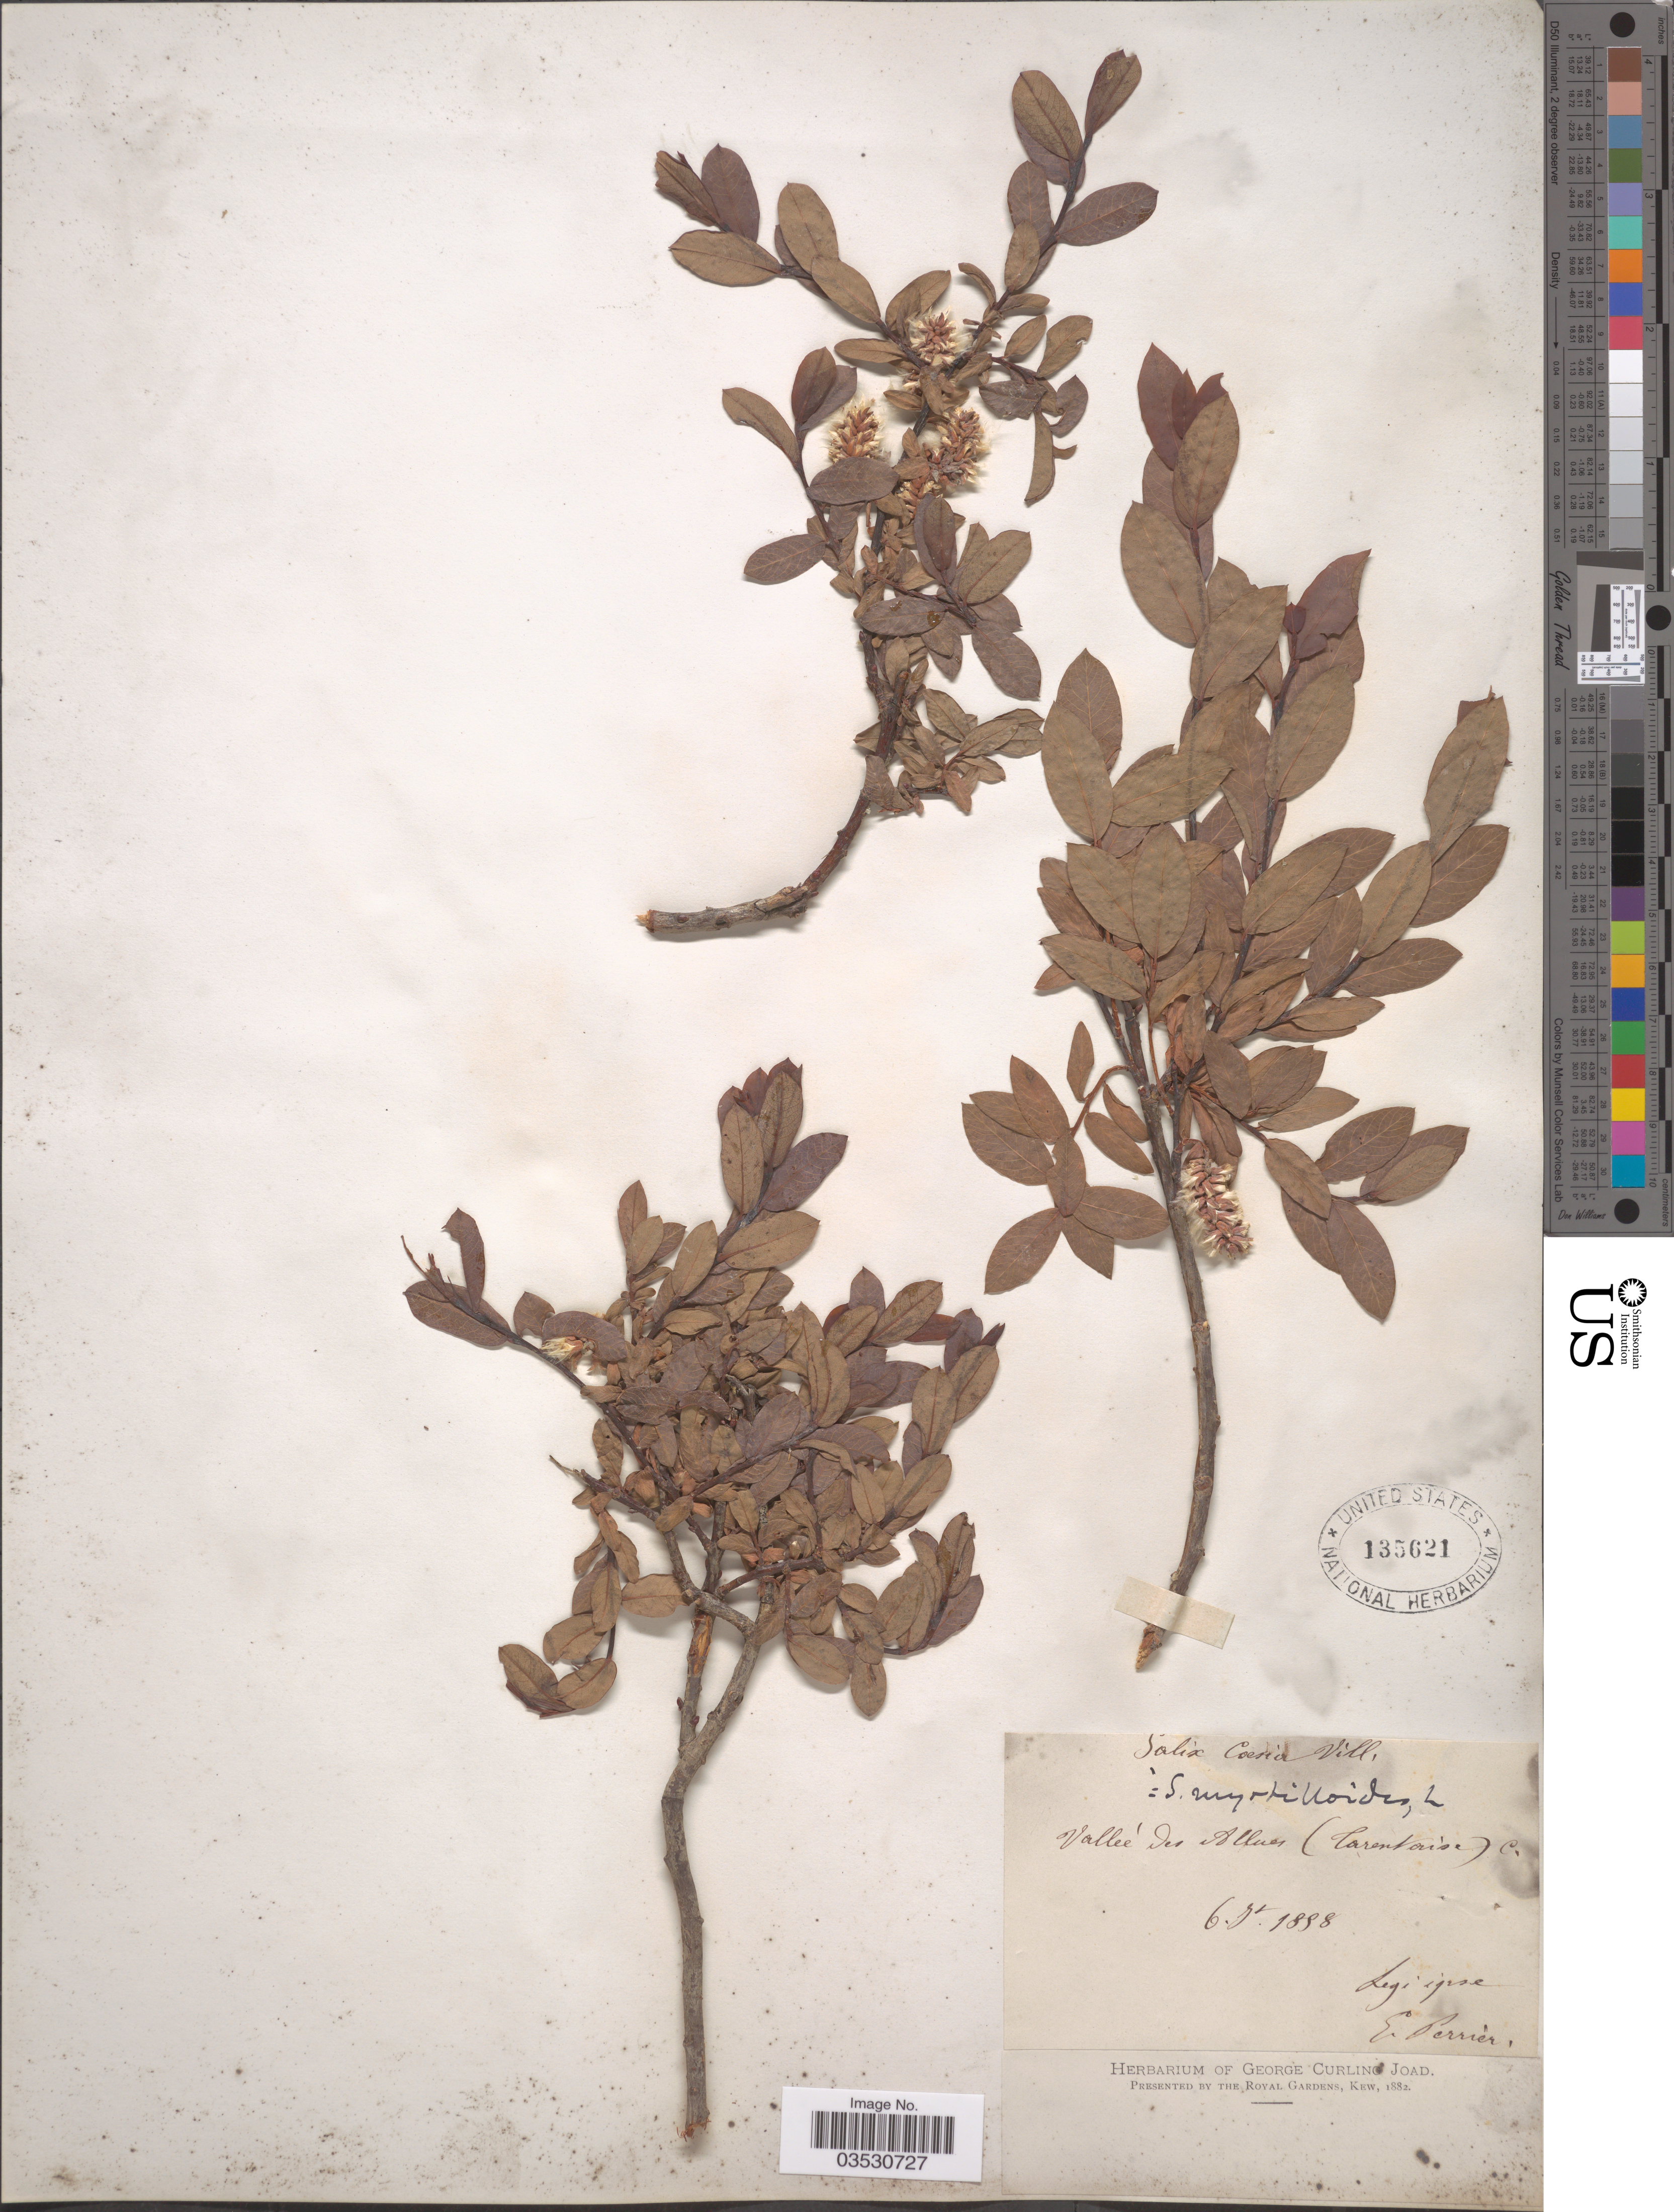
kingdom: Plantae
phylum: Tracheophyta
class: Magnoliopsida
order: Malpighiales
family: Salicaceae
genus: Salix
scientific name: Salix myrtilloides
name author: L.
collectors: E. Perrier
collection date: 1898-07-06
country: France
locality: Vallée des Allues (Tarentaise) C [interpreted].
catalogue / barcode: US 135621